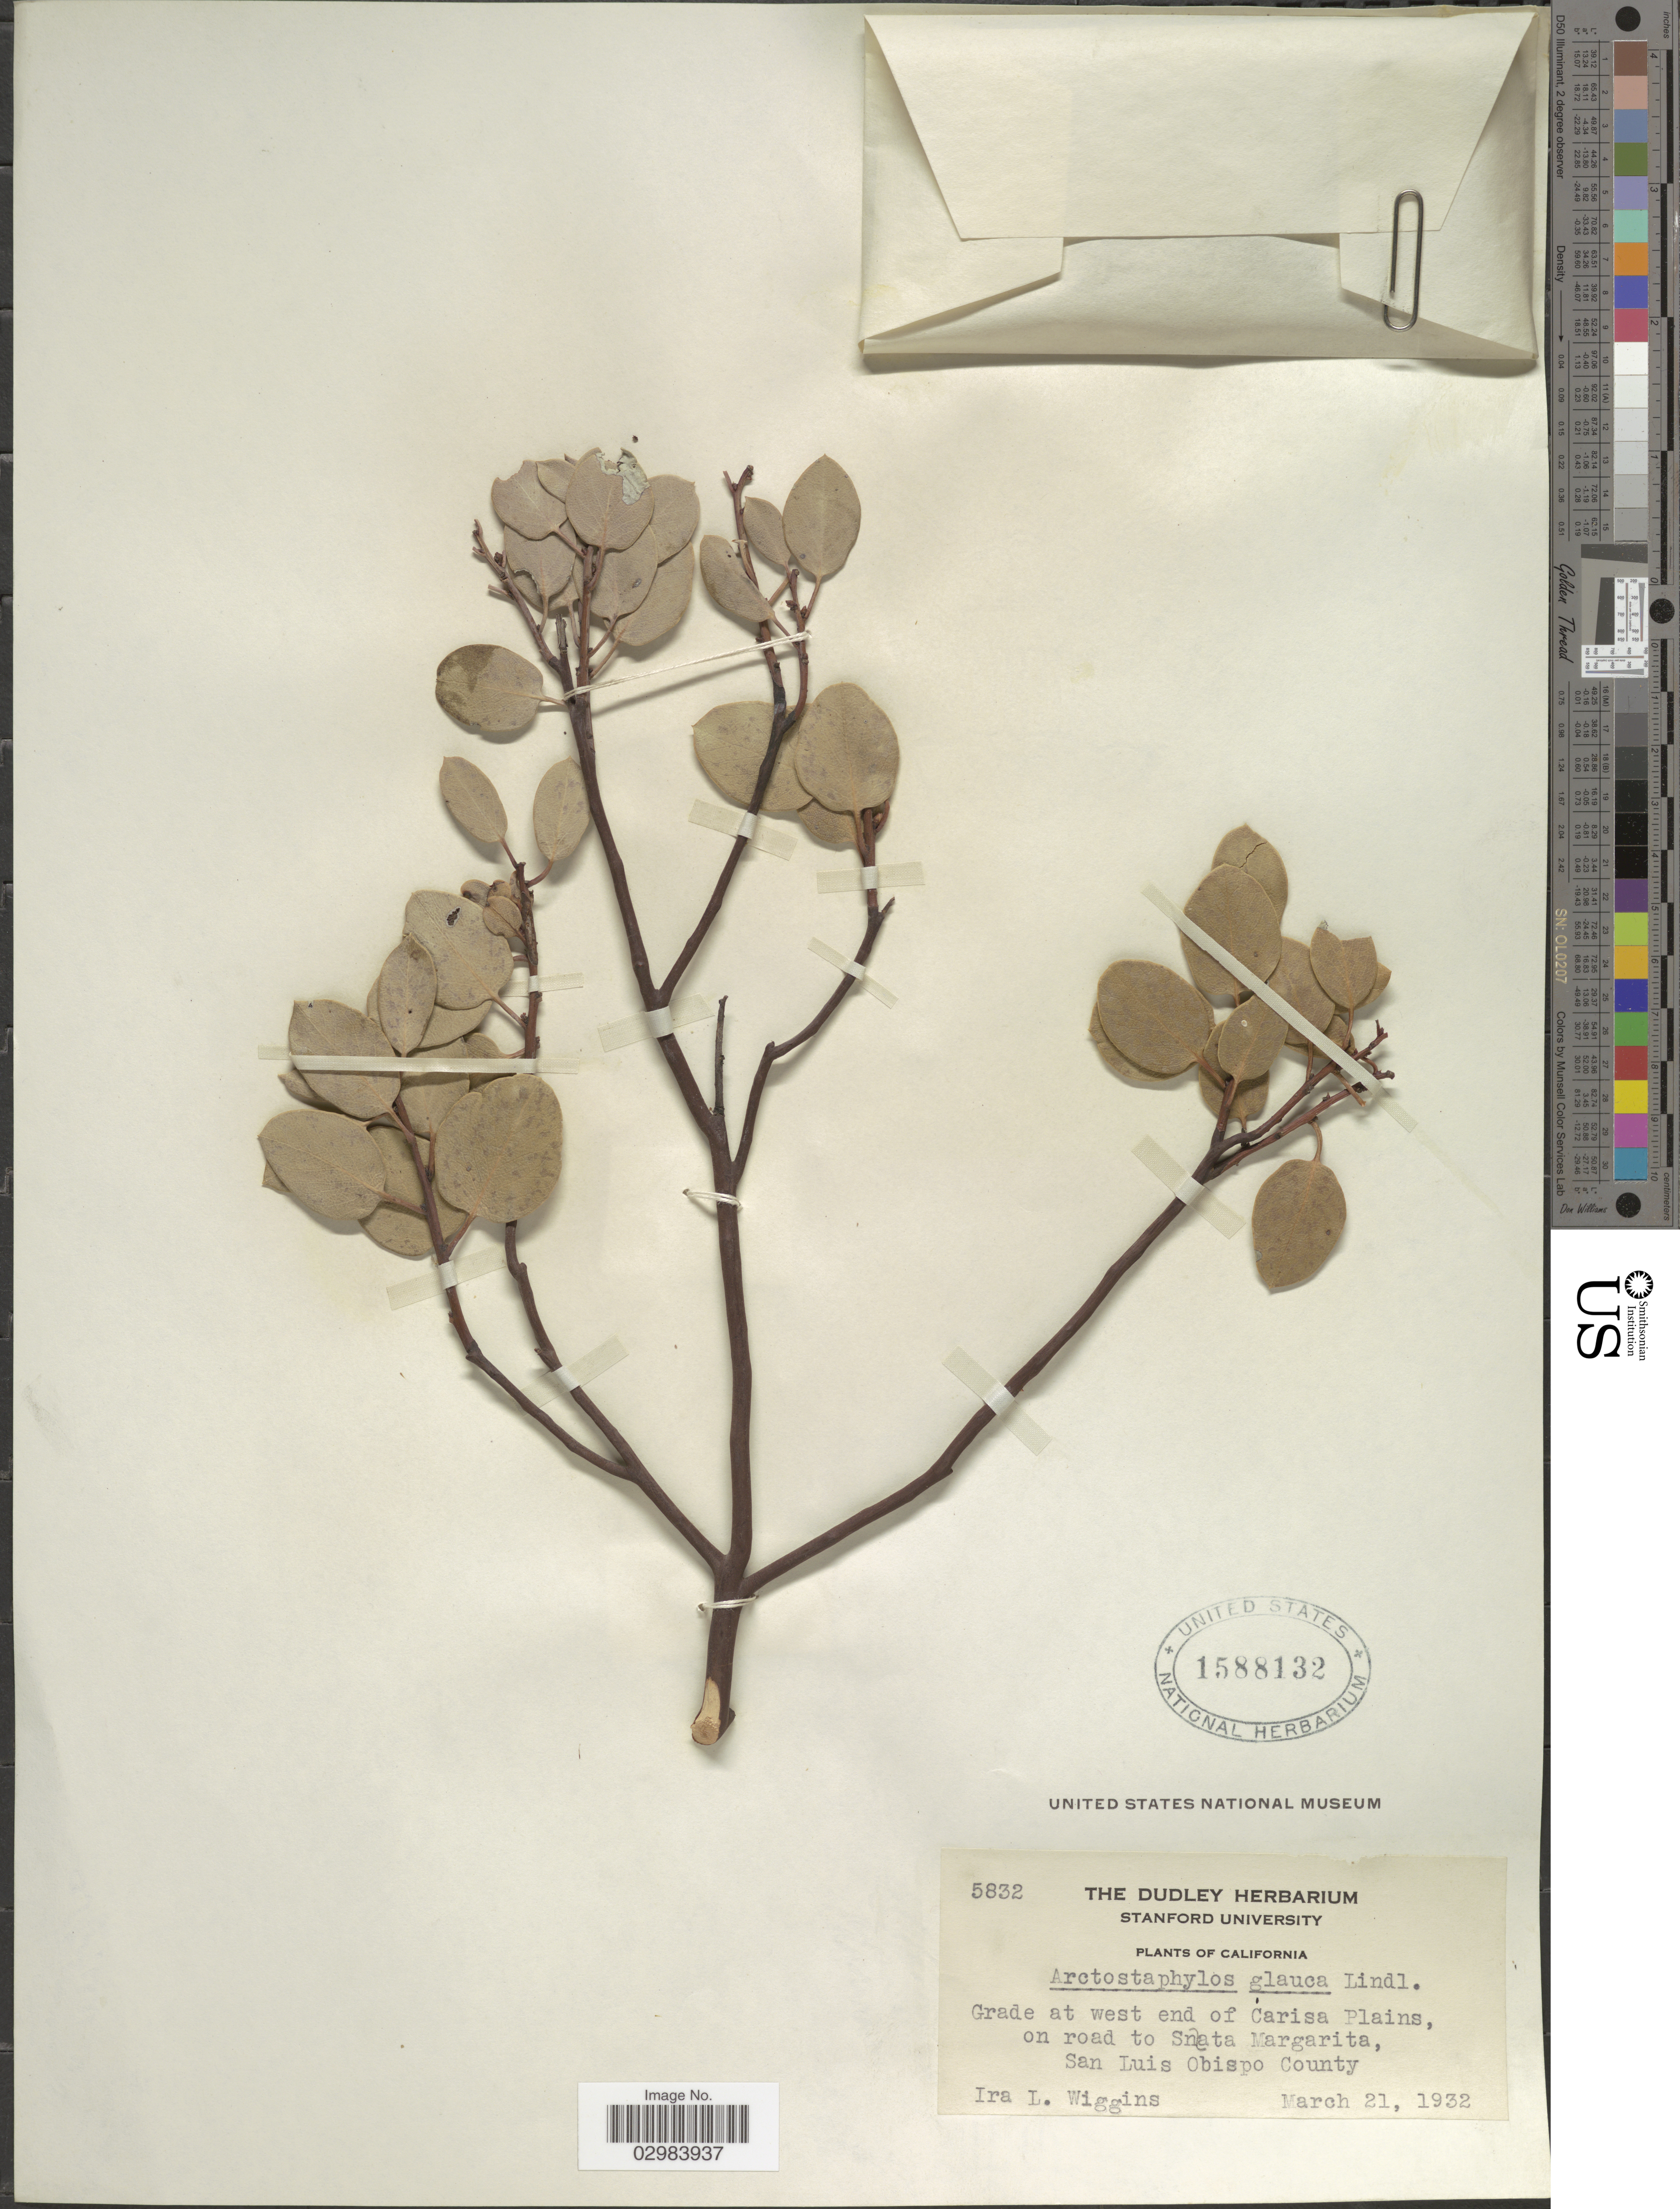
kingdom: Plantae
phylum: Tracheophyta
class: Magnoliopsida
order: Ericales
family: Ericaceae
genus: Arctostaphylos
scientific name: Arctostaphylos glauca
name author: Lindl.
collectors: I. L. Wiggins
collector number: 5832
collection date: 1932-03-21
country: United States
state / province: California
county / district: San Luis Obispo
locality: Grade at west end of Carisa Plains, on road to Santa Margarita, San Luis Obispo County.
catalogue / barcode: US 1588132